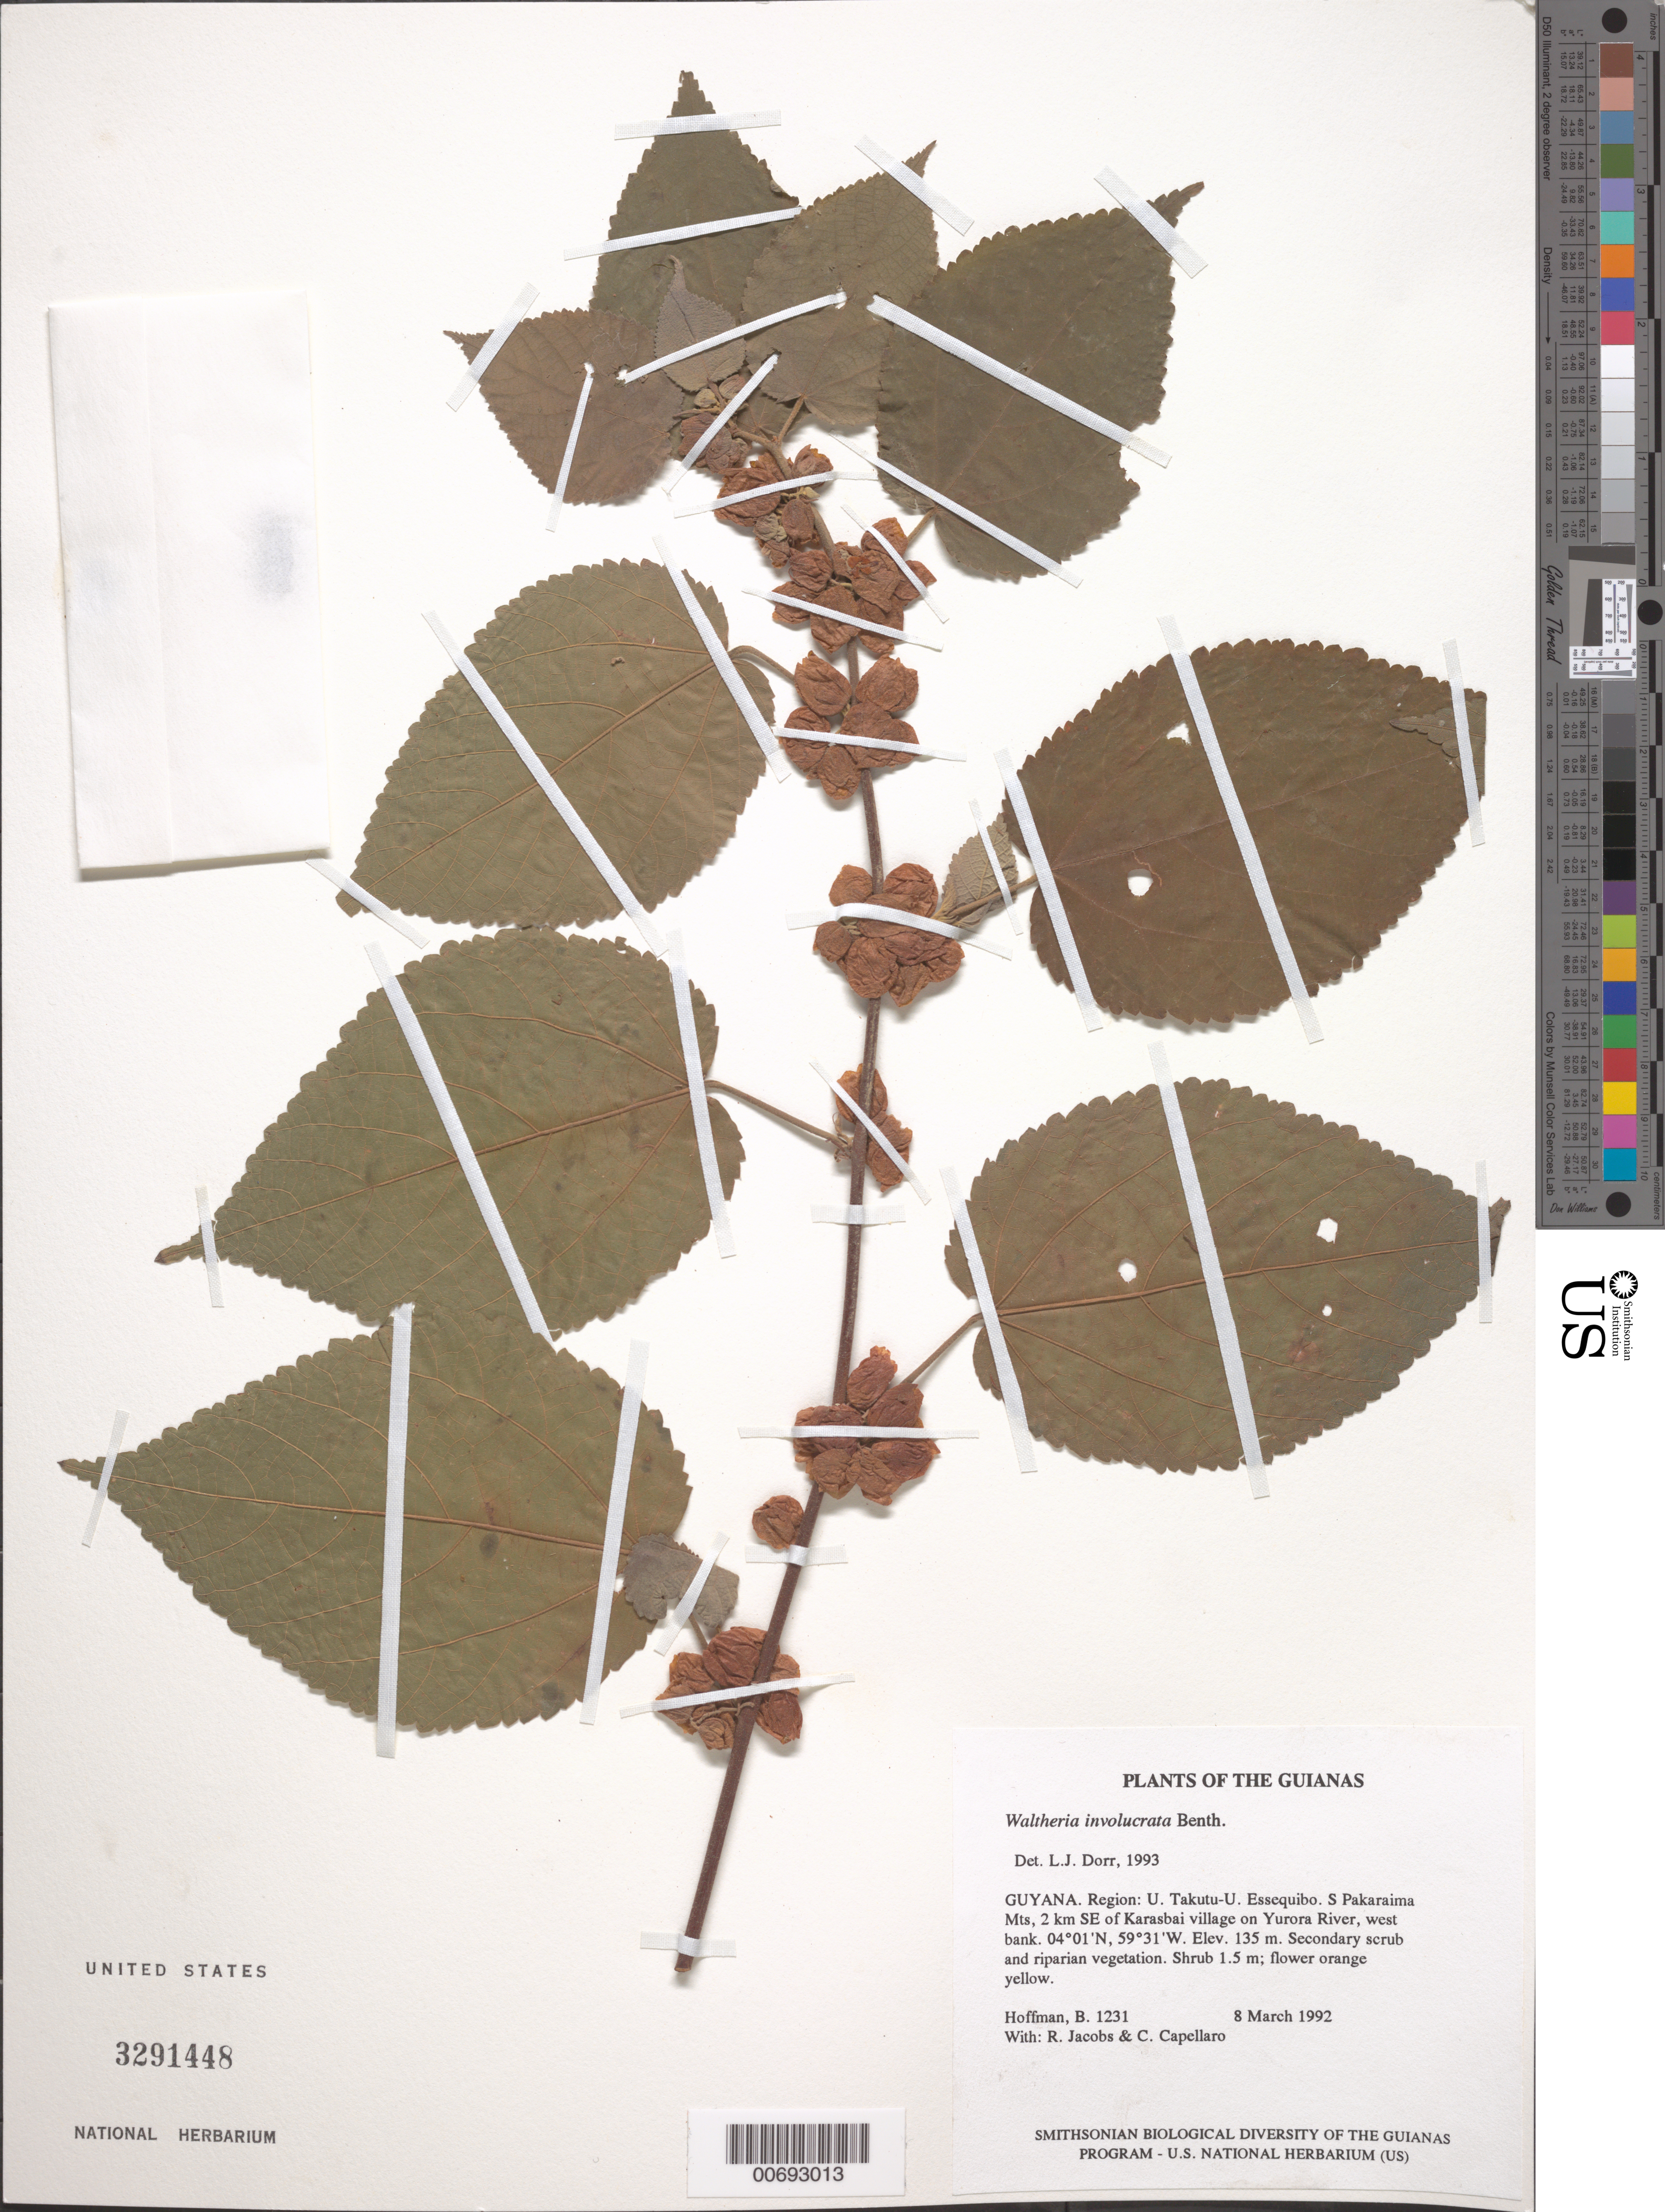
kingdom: Plantae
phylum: Tracheophyta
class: Magnoliopsida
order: Malvales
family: Malvaceae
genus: Waltheria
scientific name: Waltheria involucrata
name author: Benth.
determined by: Dorr, L. J., (BOT), Smithsonian Institution - National Museum of Natural History (UNITED STATES)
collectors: B. Hoffman, R. Jacobs & C. Capellaro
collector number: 1231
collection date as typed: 8 March 1992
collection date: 1992-03-08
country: Guyana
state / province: U. Takutu-U. Essequibo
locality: S Pakaraima Mts, 2 km SE of Karasbai Village on Yurora River, West bank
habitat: Secondary scrub and riparian vegetation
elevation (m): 135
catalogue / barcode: US 3291448